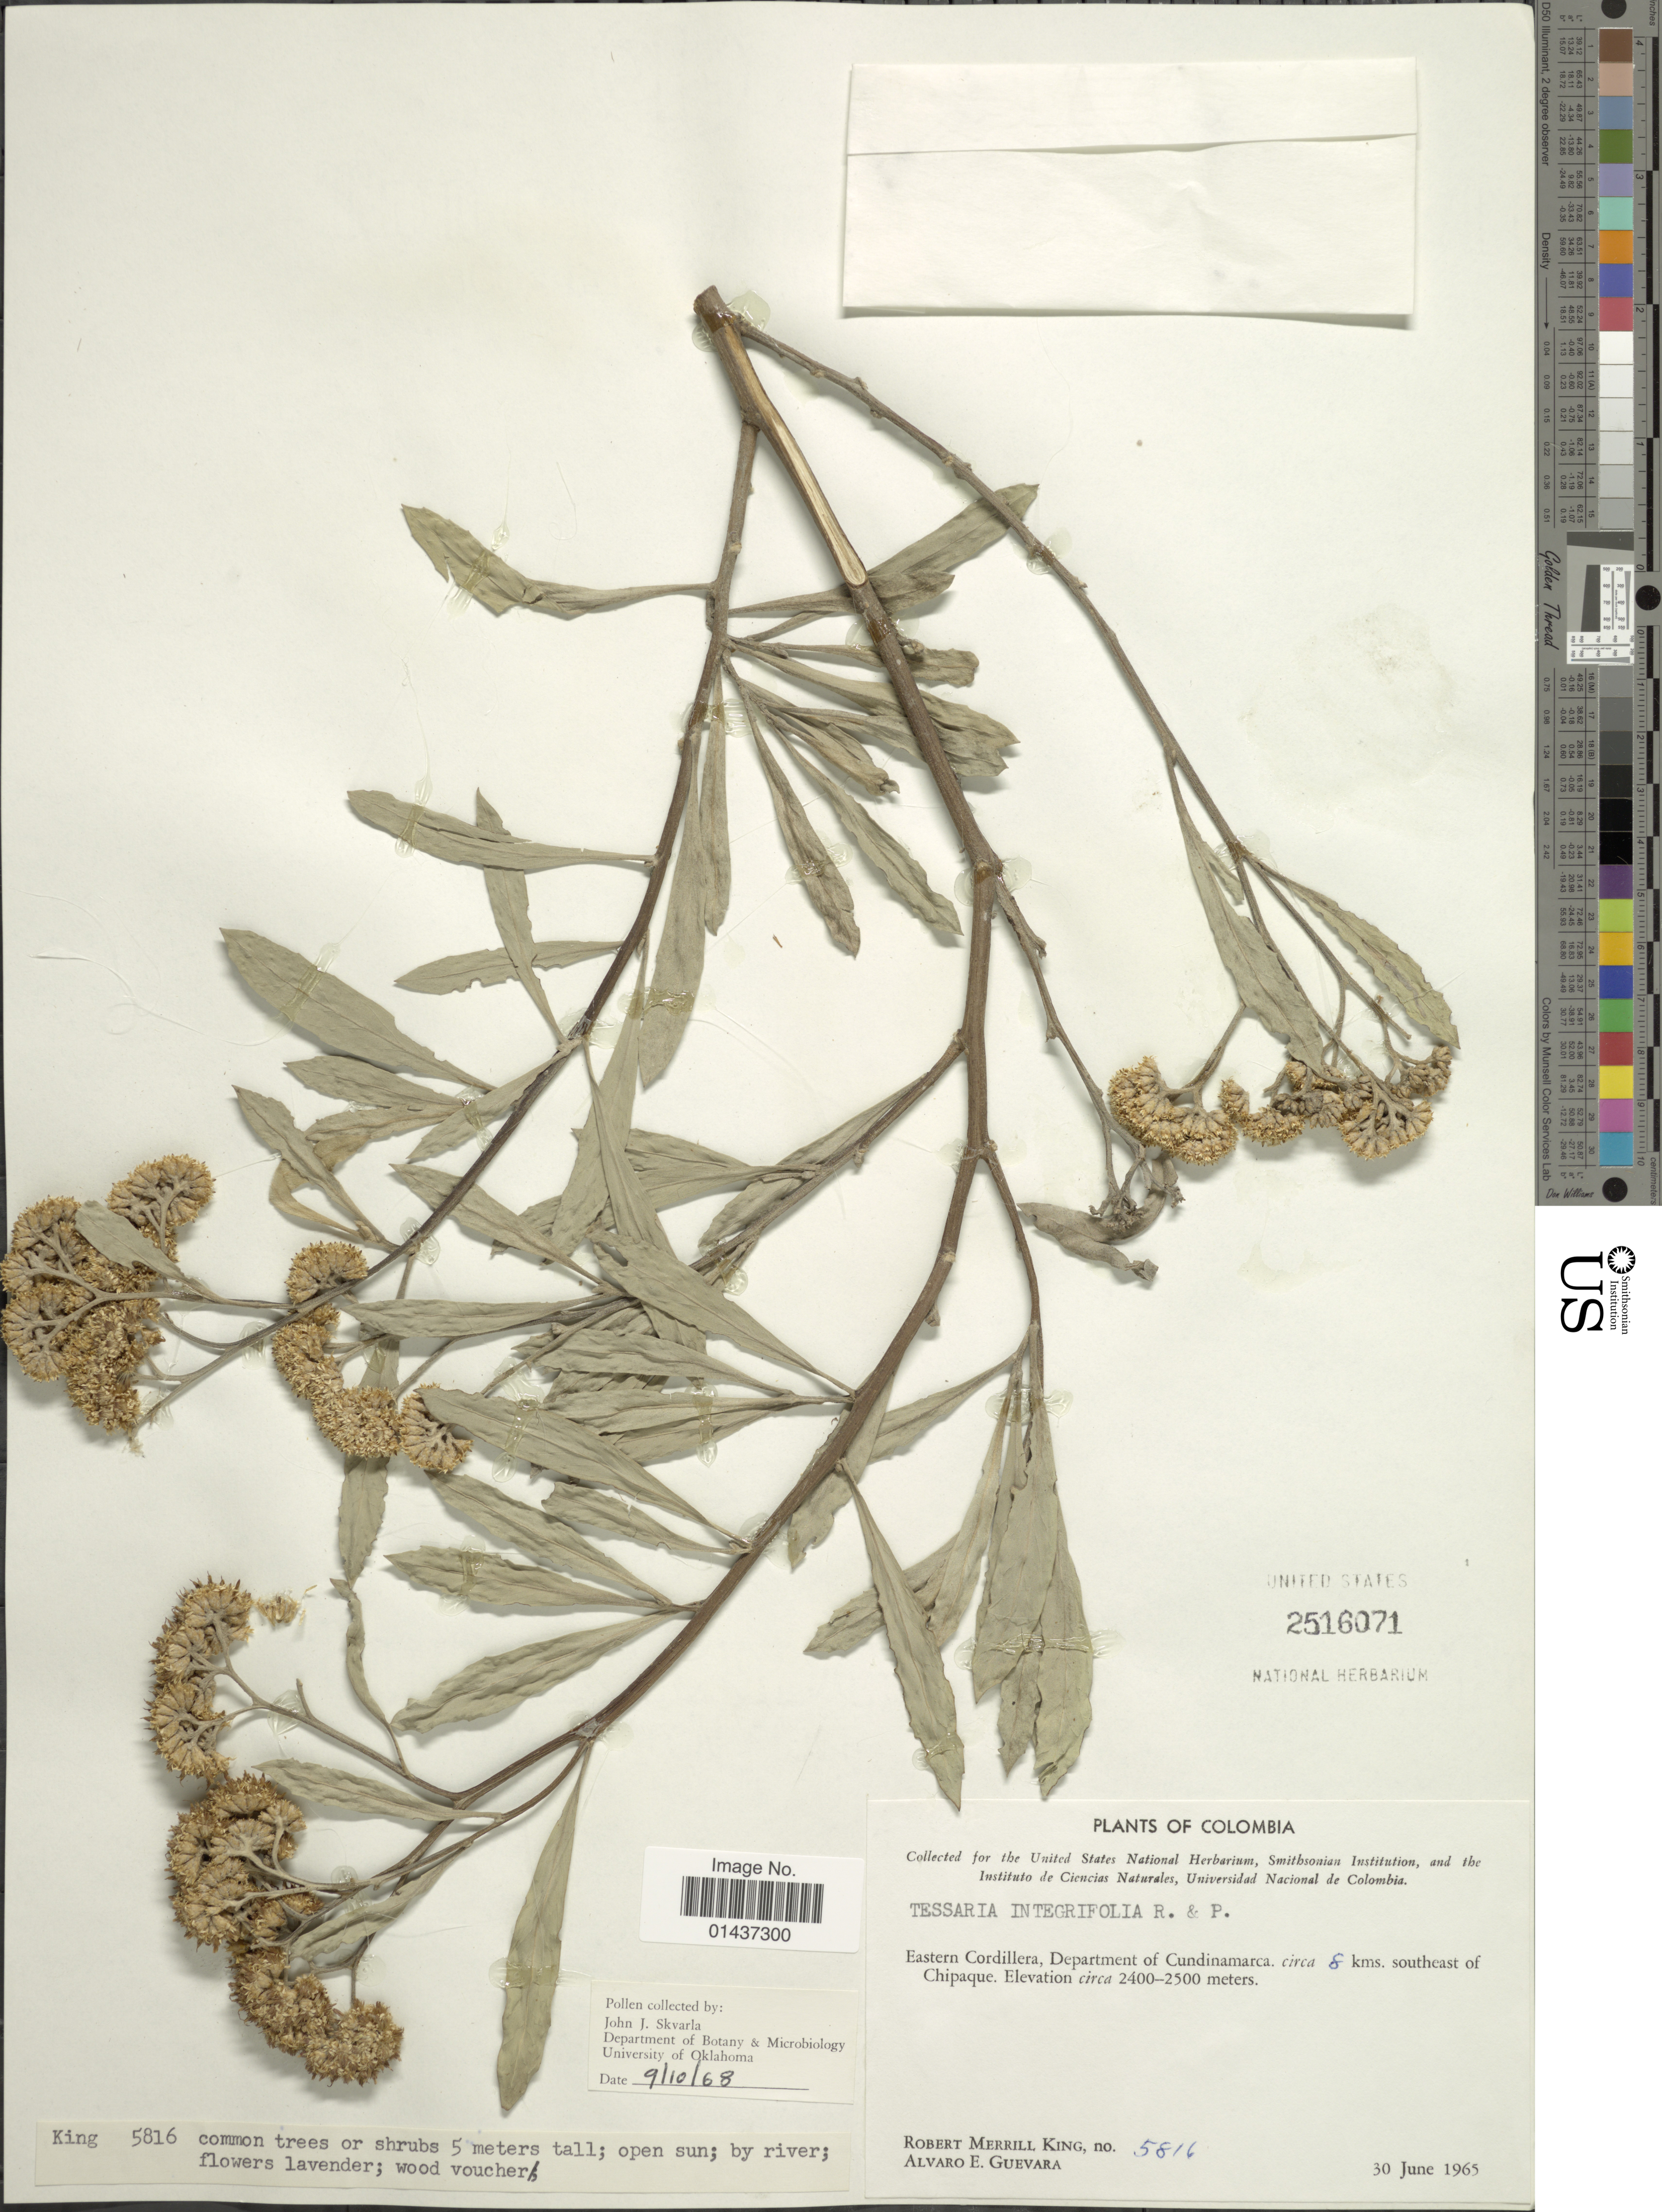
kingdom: Plantae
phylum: Tracheophyta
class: Magnoliopsida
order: Asterales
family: Asteraceae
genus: Tessaria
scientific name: Tessaria integrifolia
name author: Ruiz & Pav.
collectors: R. M. King & A. E. Guevara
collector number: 5816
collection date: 1965-06-30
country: Colombia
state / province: Cundinamarca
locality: Eastern Cordillera, Department of Cundinamarca. circa 8 kms southeast of Chipaque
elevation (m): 2400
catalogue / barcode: US 2516071